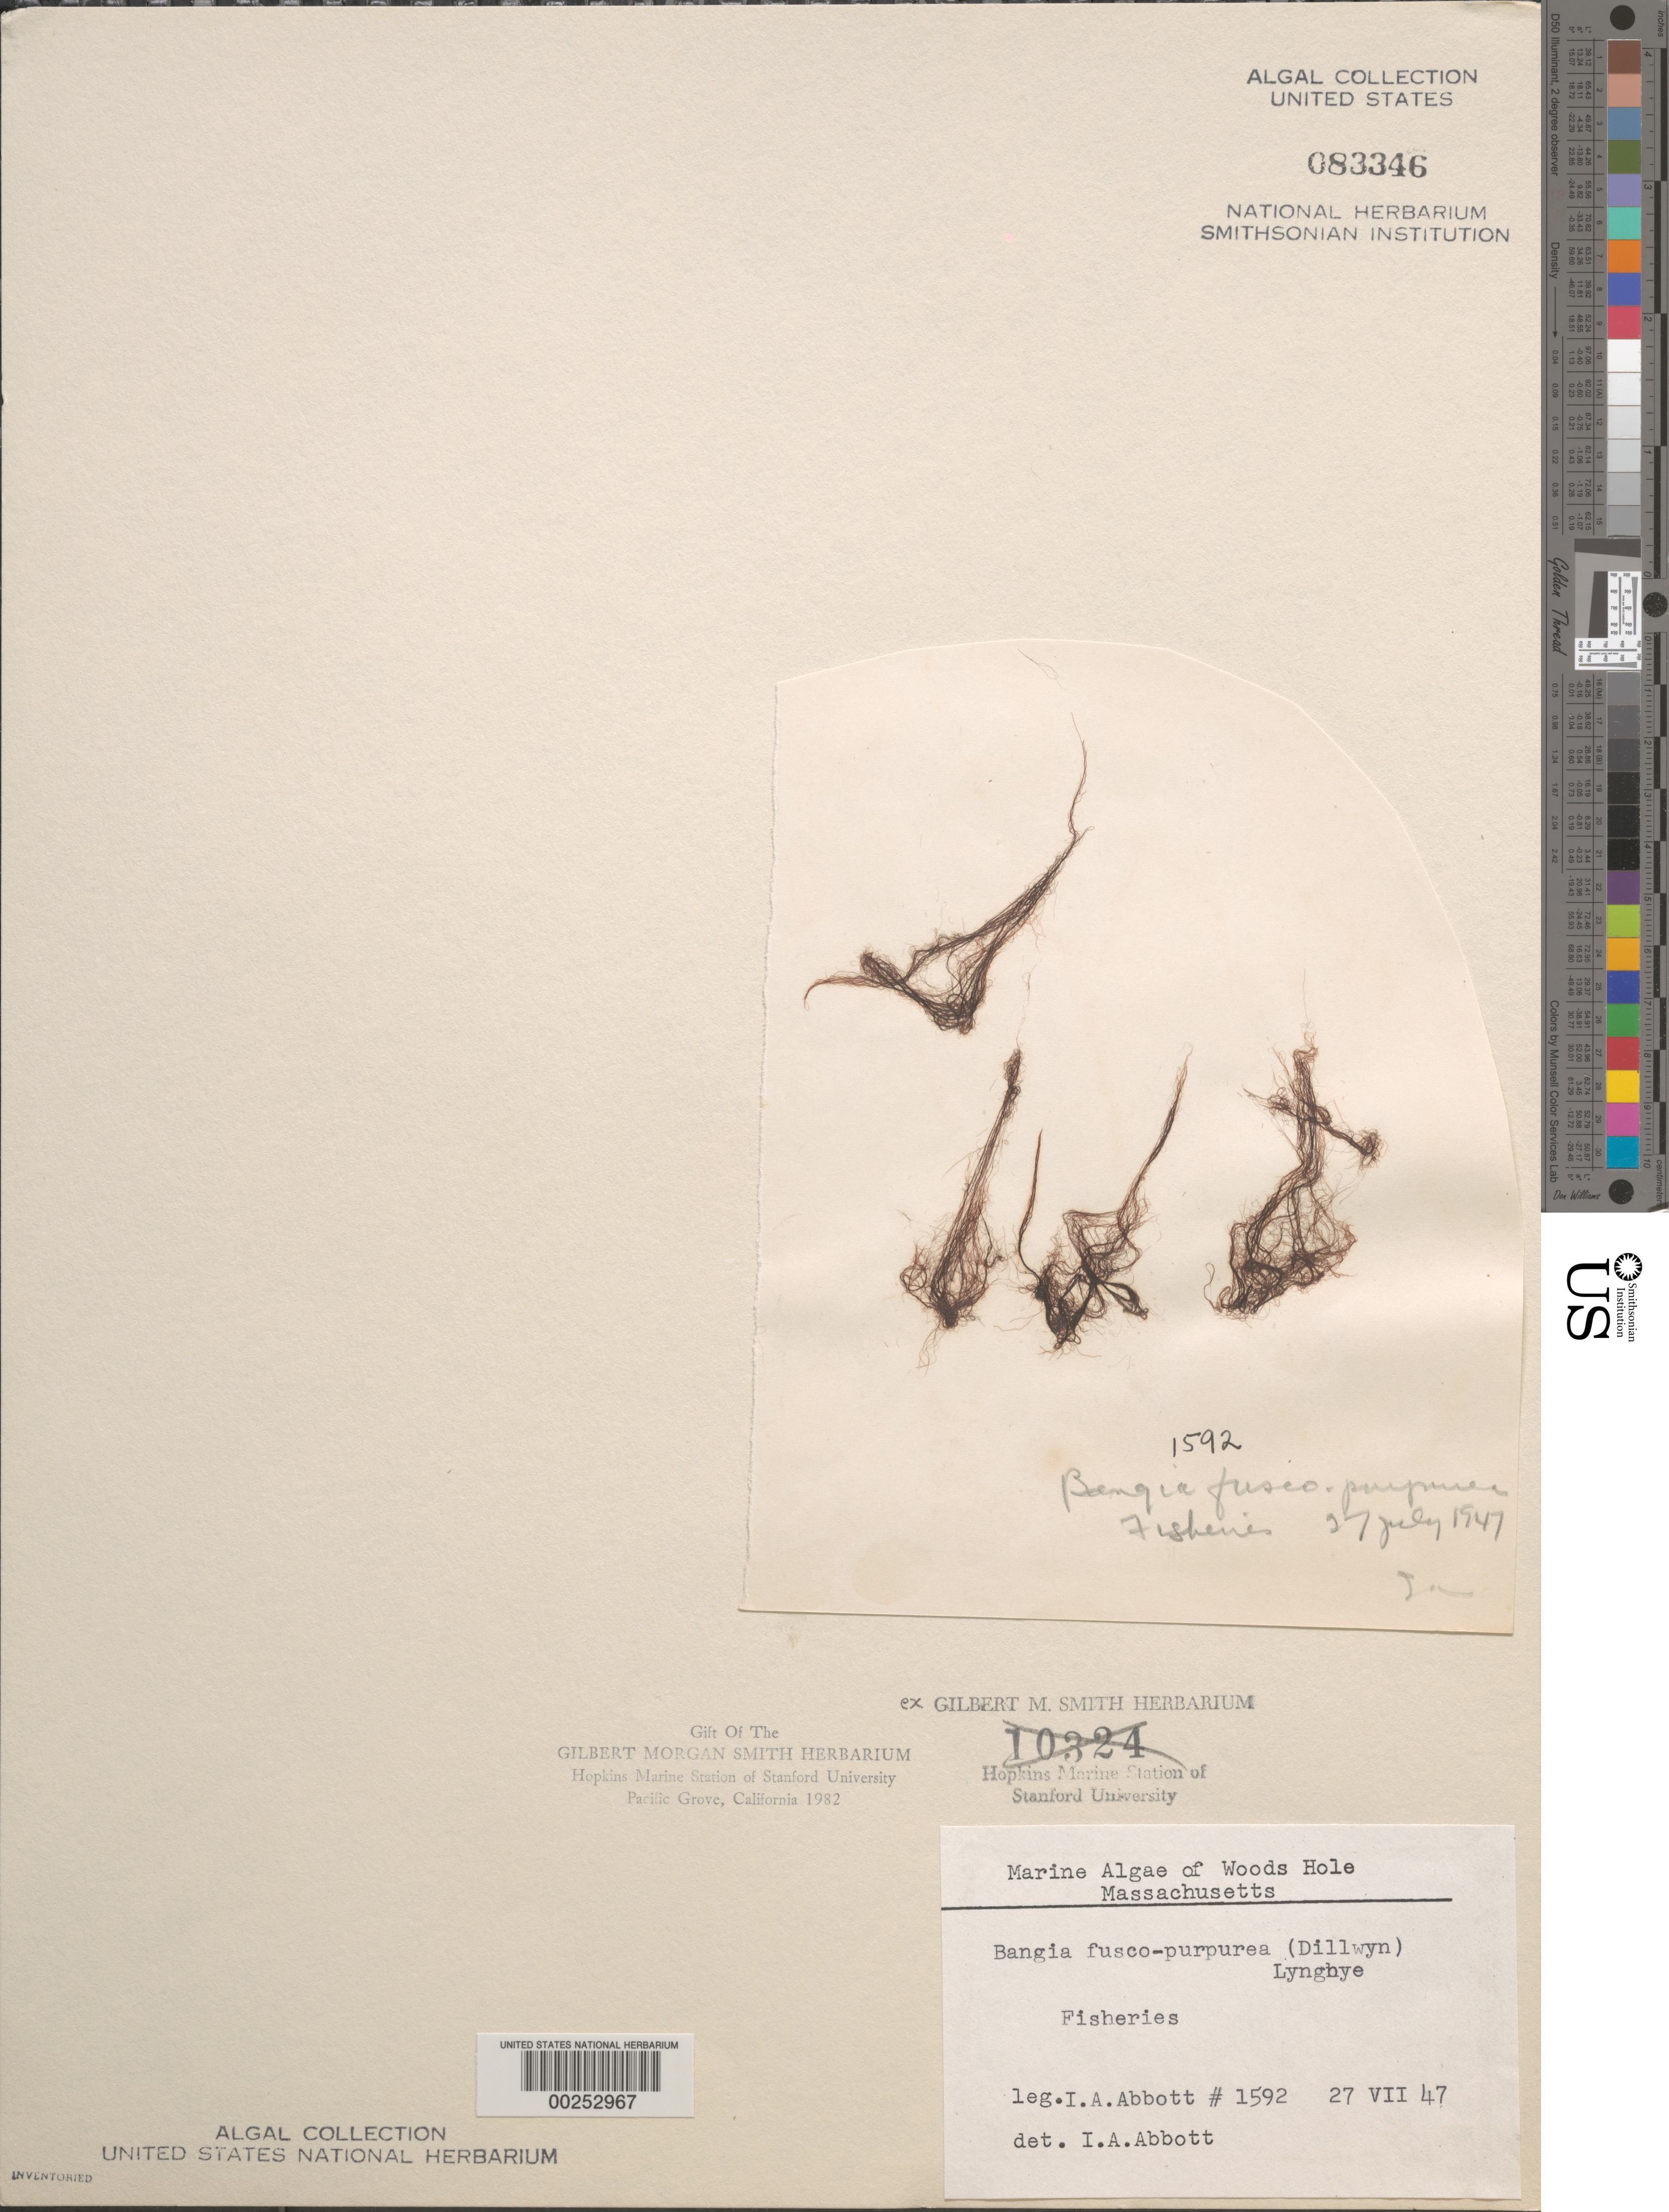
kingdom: Plantae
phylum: Rhodophyta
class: Bangiophyceae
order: Bangiales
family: Bangiaceae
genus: Bangia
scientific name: Bangia fuscopurpurea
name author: (Dillwyn) Lyngb.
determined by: Abbott, Isabella A.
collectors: I. A. Abbott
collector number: IAA 1592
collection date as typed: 27 Jul 1947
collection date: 1947-07-27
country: United States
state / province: Massachusetts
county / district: Barnstable County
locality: Woods Hole, US Bureau of Fisheries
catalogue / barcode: US 83346